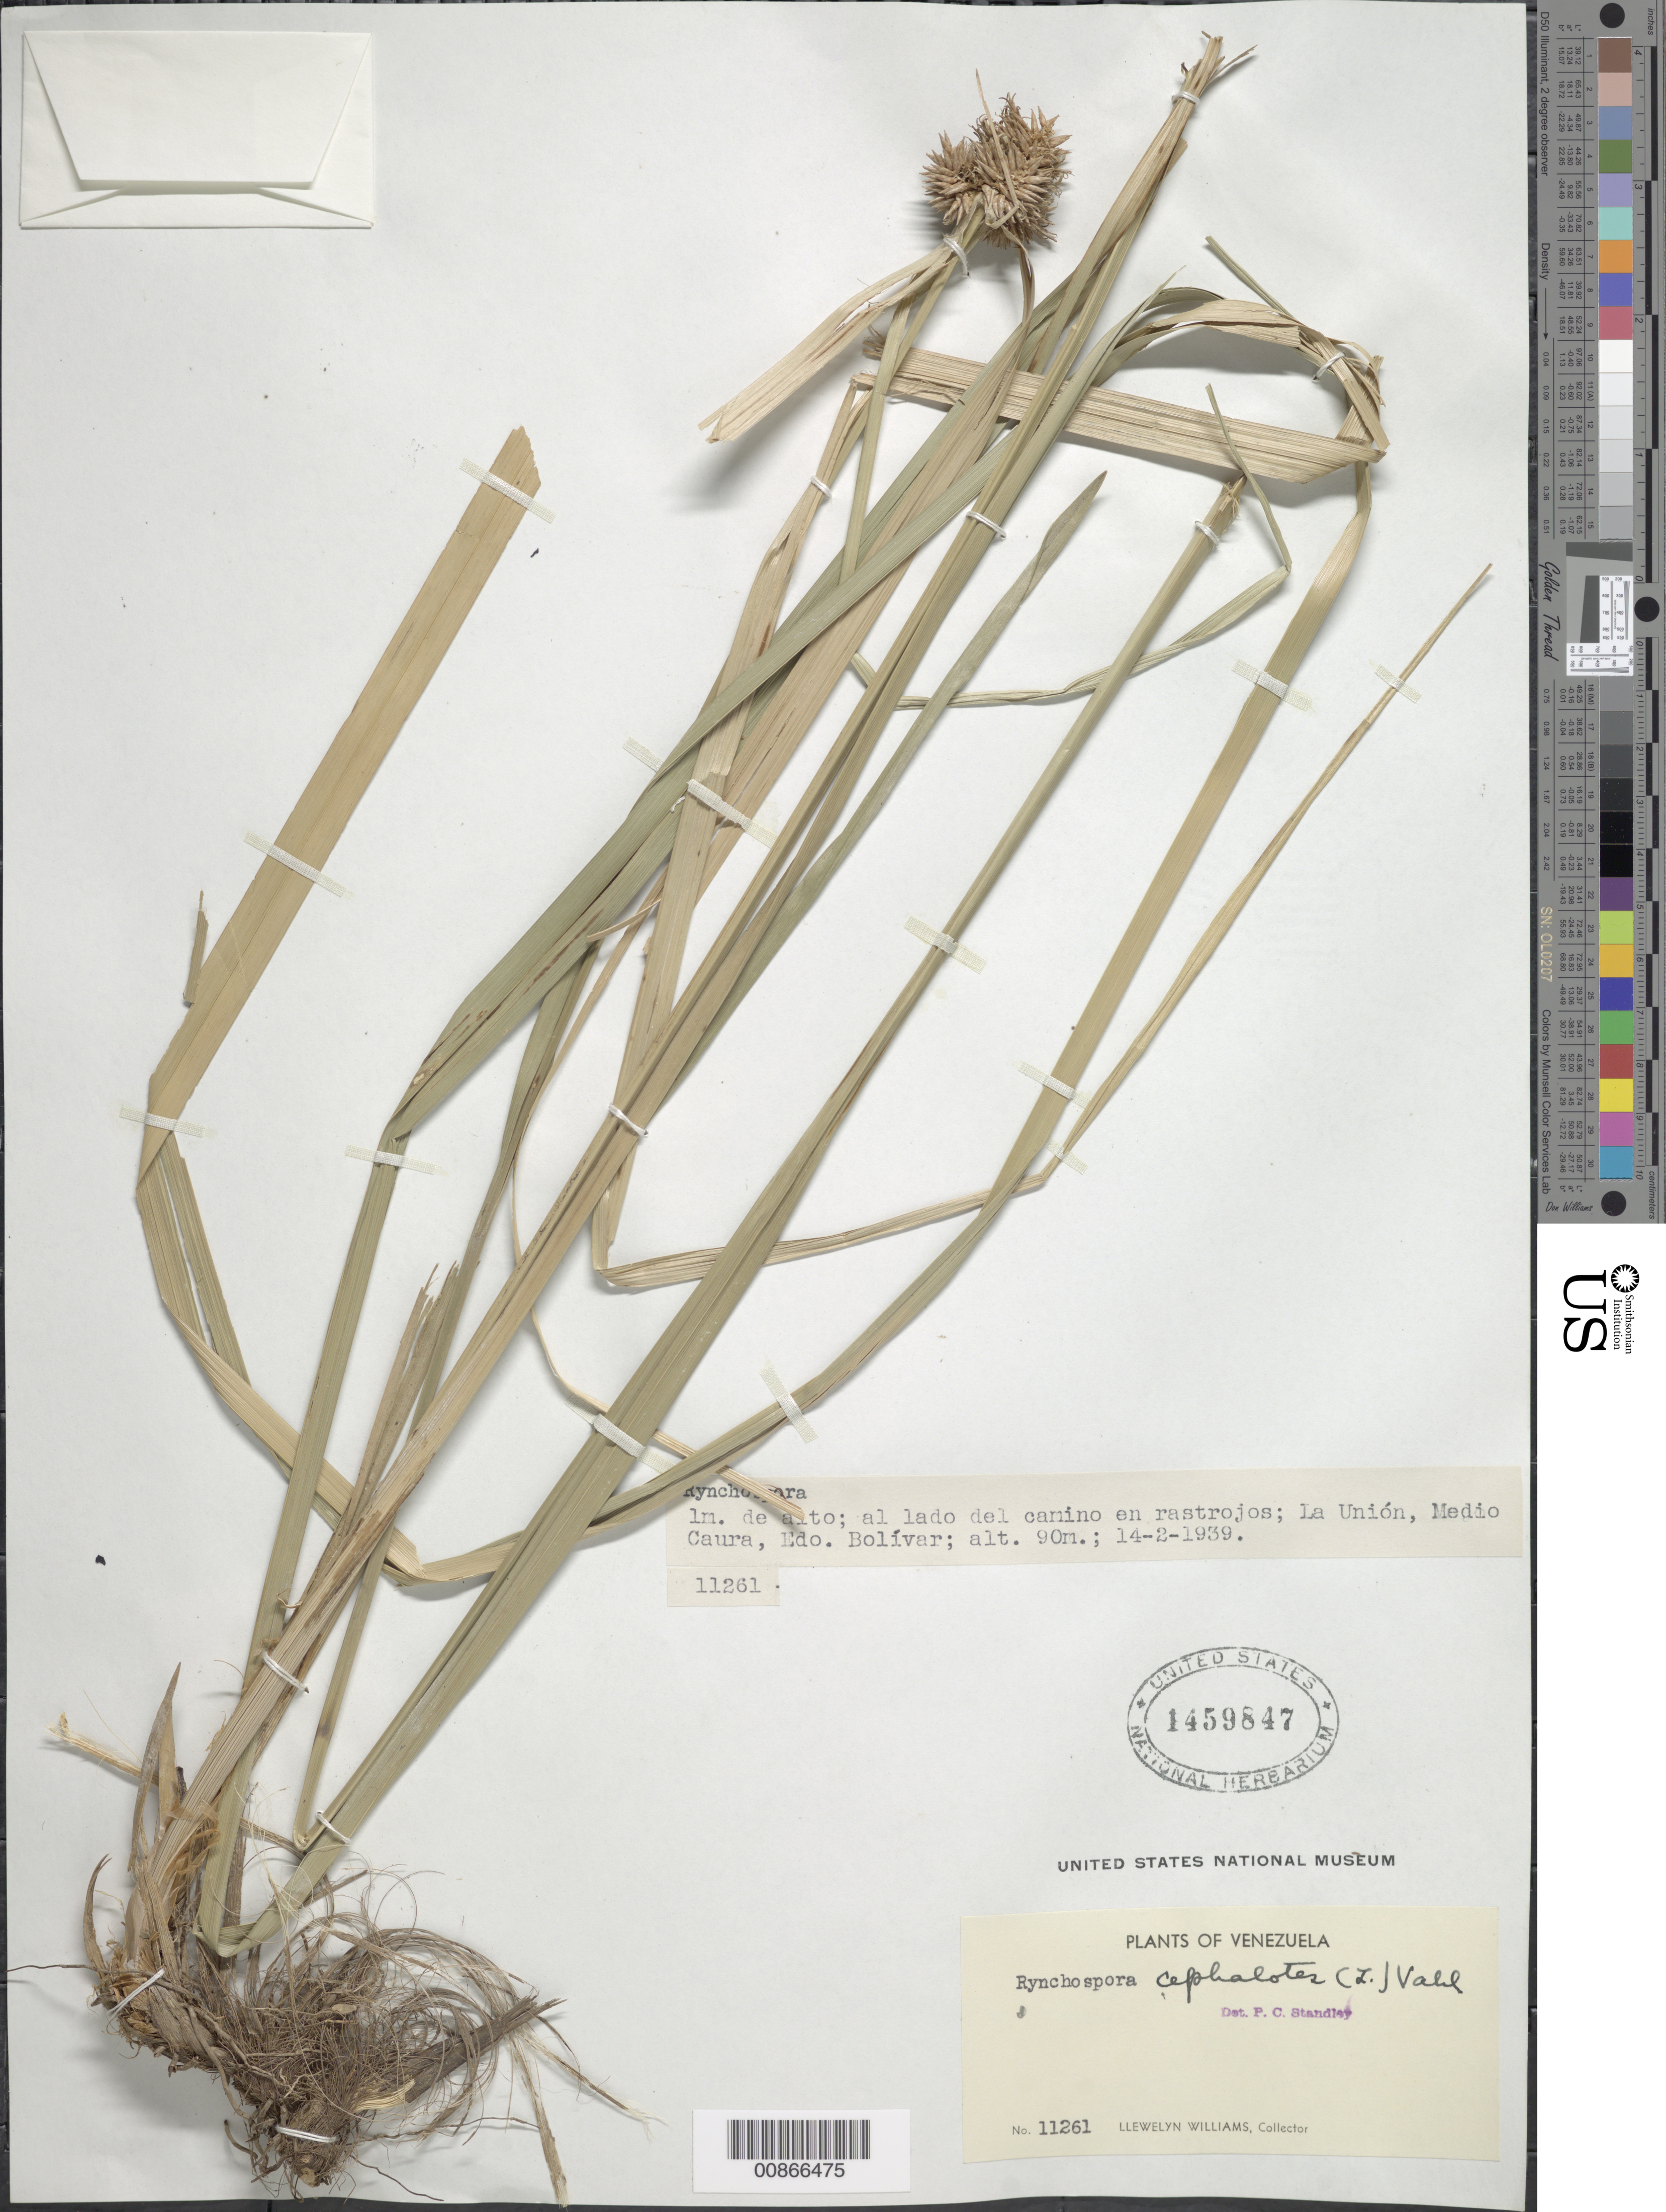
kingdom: Plantae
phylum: Tracheophyta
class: Liliopsida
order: Poales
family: Cyperaceae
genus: Rhynchospora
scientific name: Rhynchospora cephalotes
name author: (L.) Vahl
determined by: Standley, Paul C.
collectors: Ll. Williams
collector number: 11261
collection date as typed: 14-Feb-39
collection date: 1939-02-14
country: Venezuela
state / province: Bolívar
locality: La Unión, Medio Caura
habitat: Lado del camino en rastrojos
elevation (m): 90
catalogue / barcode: US 1459847